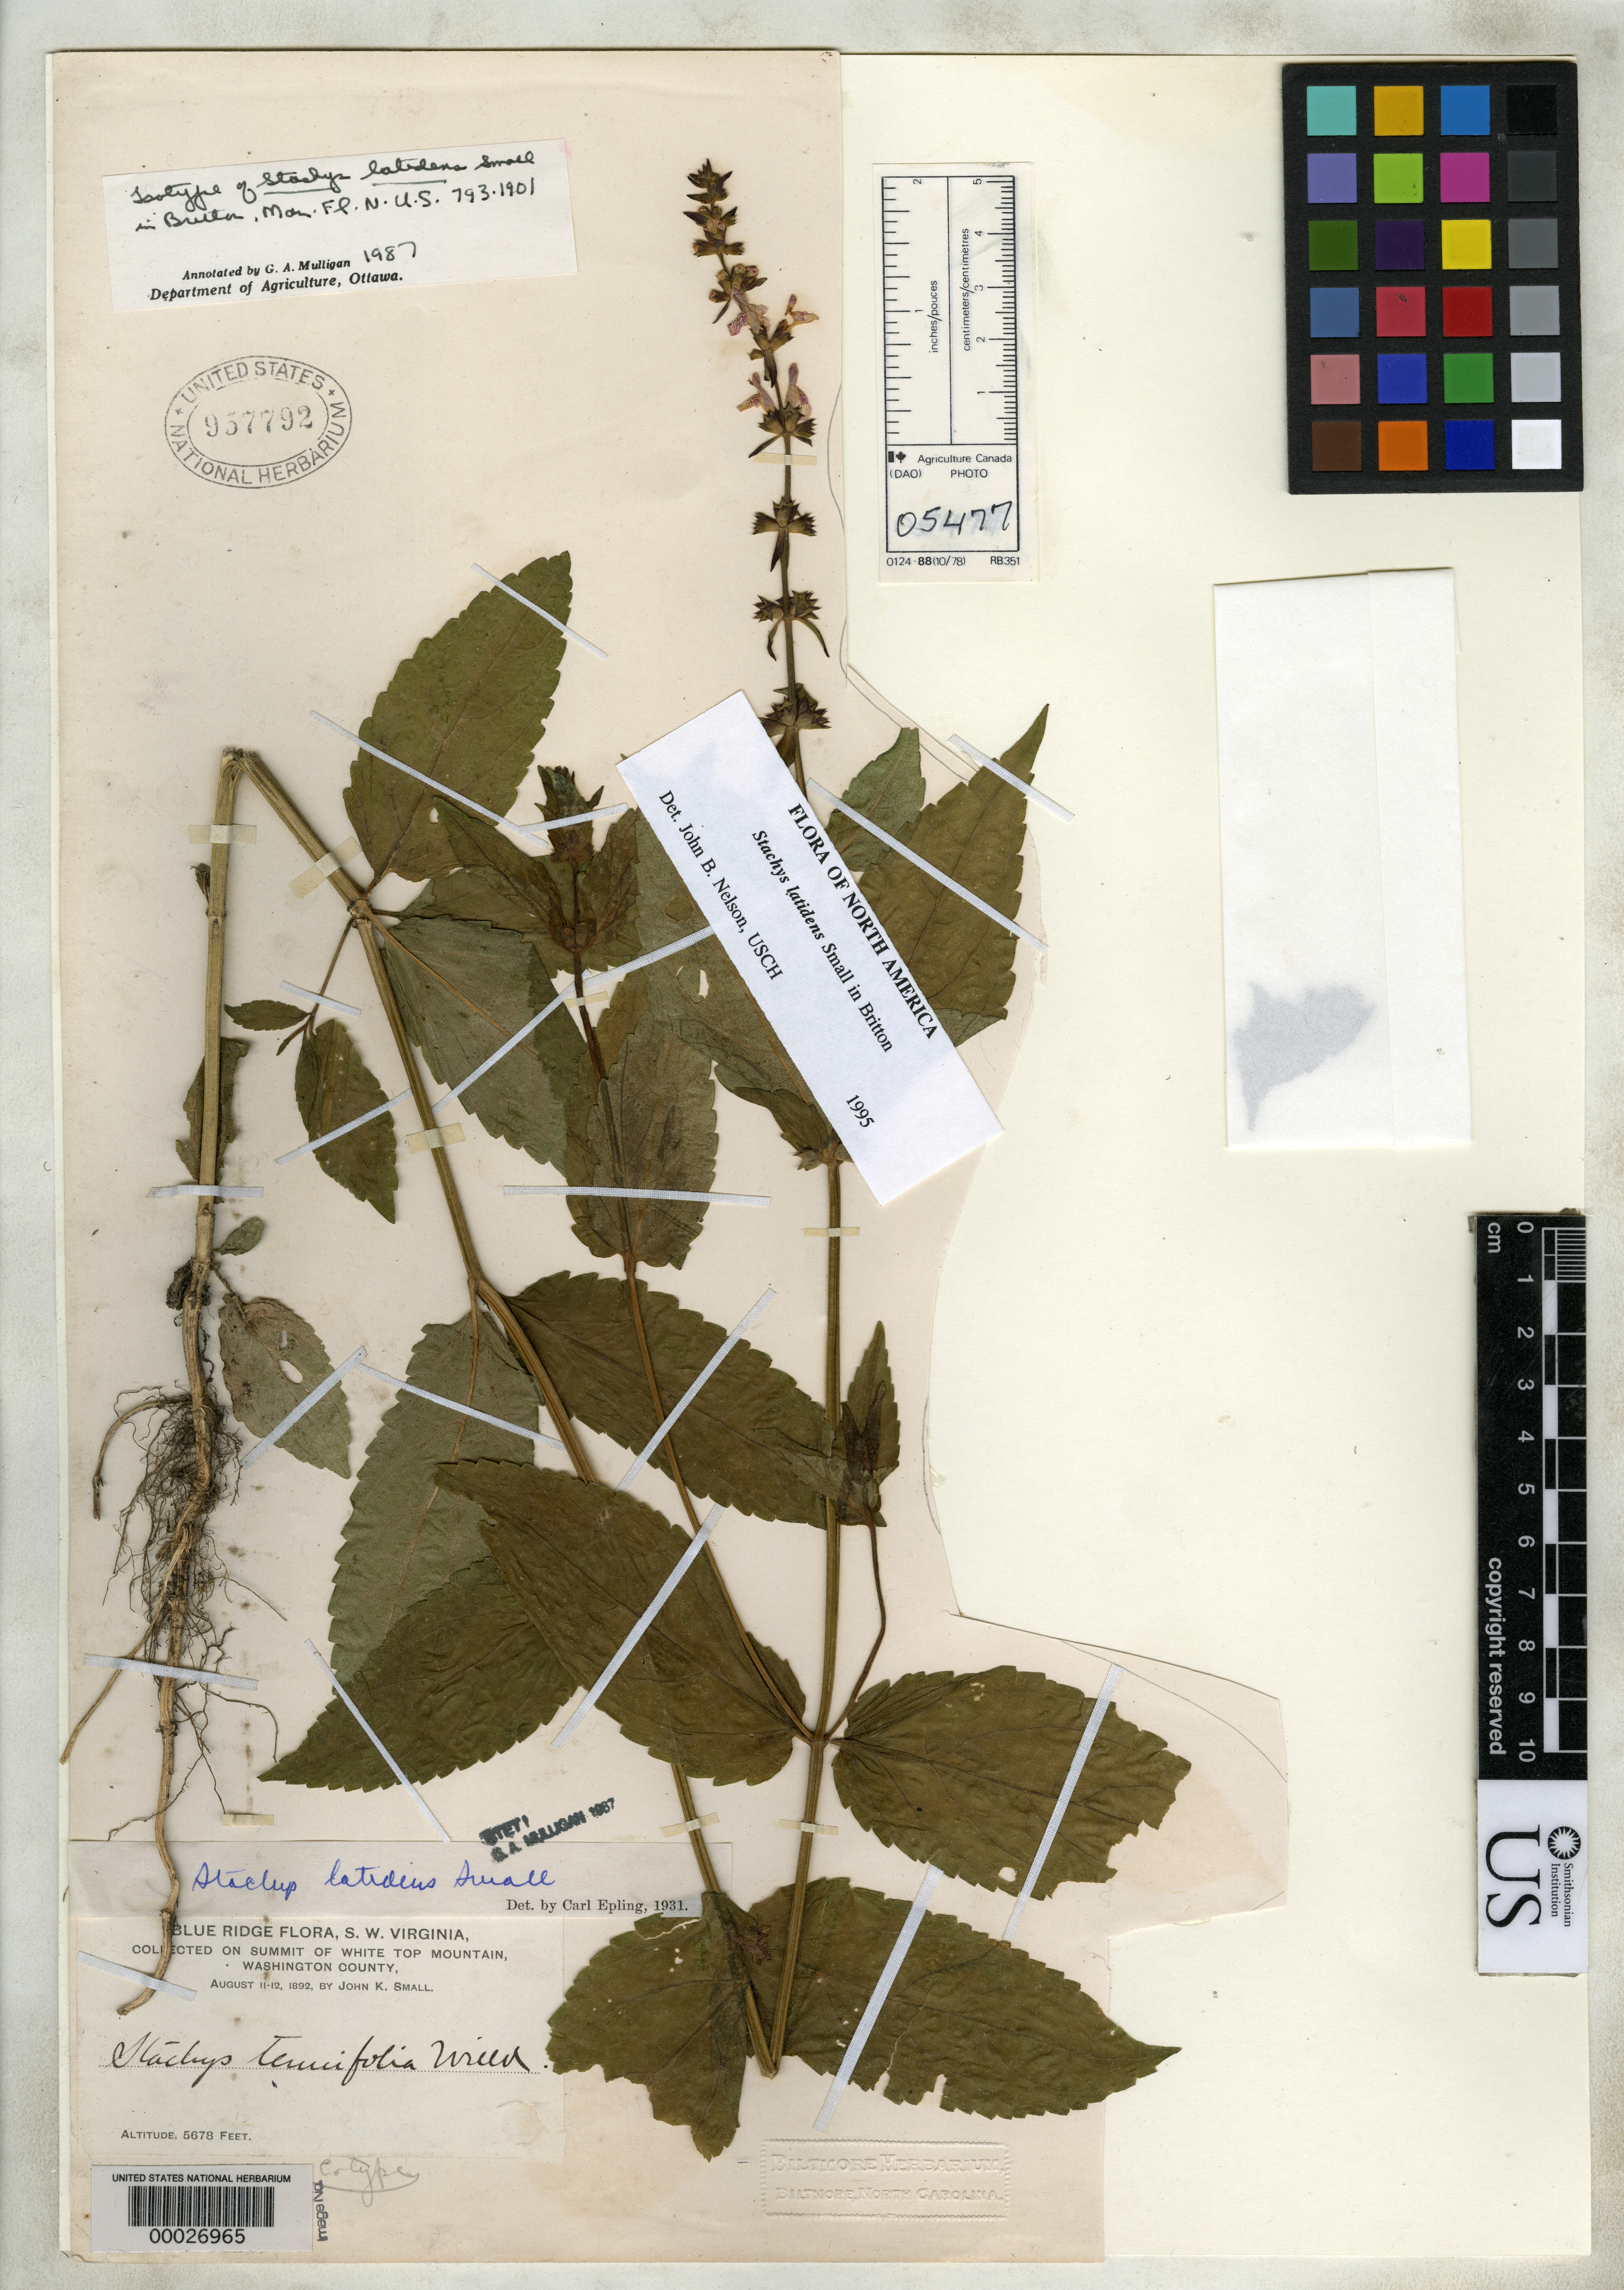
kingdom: Plantae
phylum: Tracheophyta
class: Magnoliopsida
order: Lamiales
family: Lamiaceae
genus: Stachys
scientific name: Stachys latidens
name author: Small in Britton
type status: Isotype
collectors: J. K. Small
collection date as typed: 11 Aug 1892 to 12 Aug 1892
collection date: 1892-08-11/1892-08-12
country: United States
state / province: Virginia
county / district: Washington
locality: Summit of White Top Mountain.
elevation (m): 1731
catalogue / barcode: US 957792